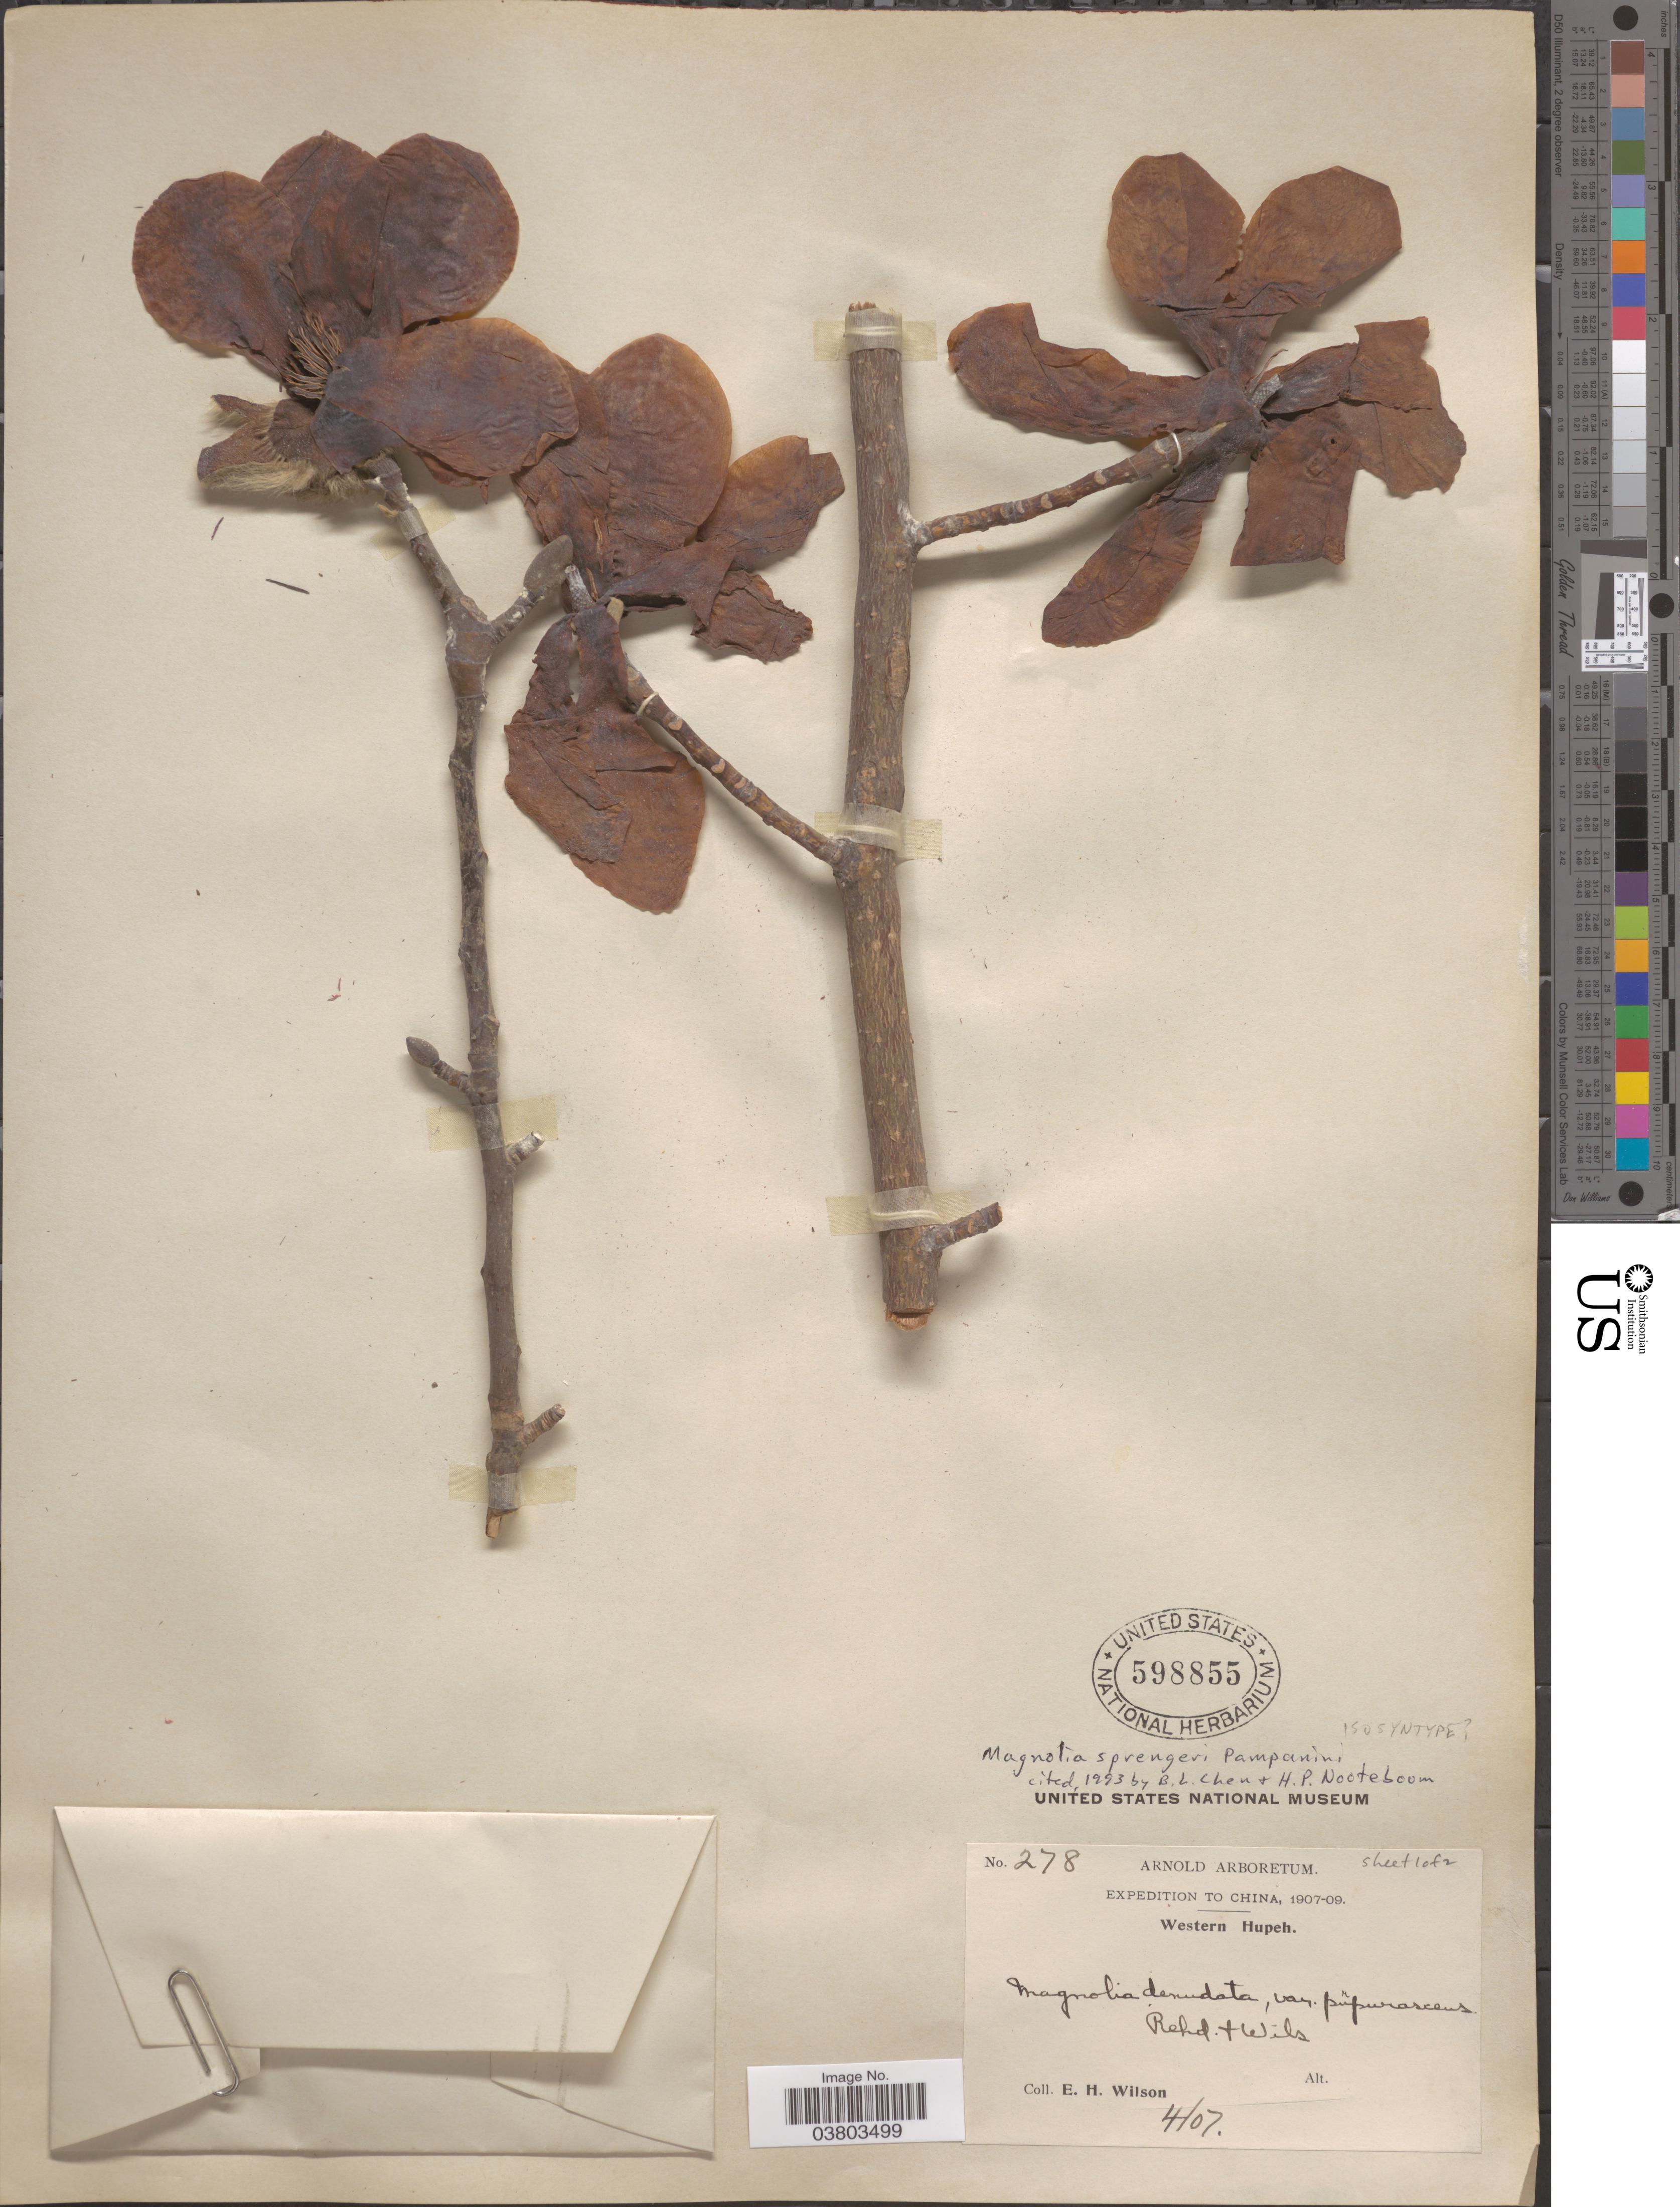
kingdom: Plantae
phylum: Tracheophyta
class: Magnoliopsida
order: Magnoliales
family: Magnoliaceae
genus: Magnolia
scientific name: Magnolia sprengeri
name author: Pampan.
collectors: E. Wilson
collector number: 278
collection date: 1907-04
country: China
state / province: Hubei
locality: Western Hupeh.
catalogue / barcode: US 598855